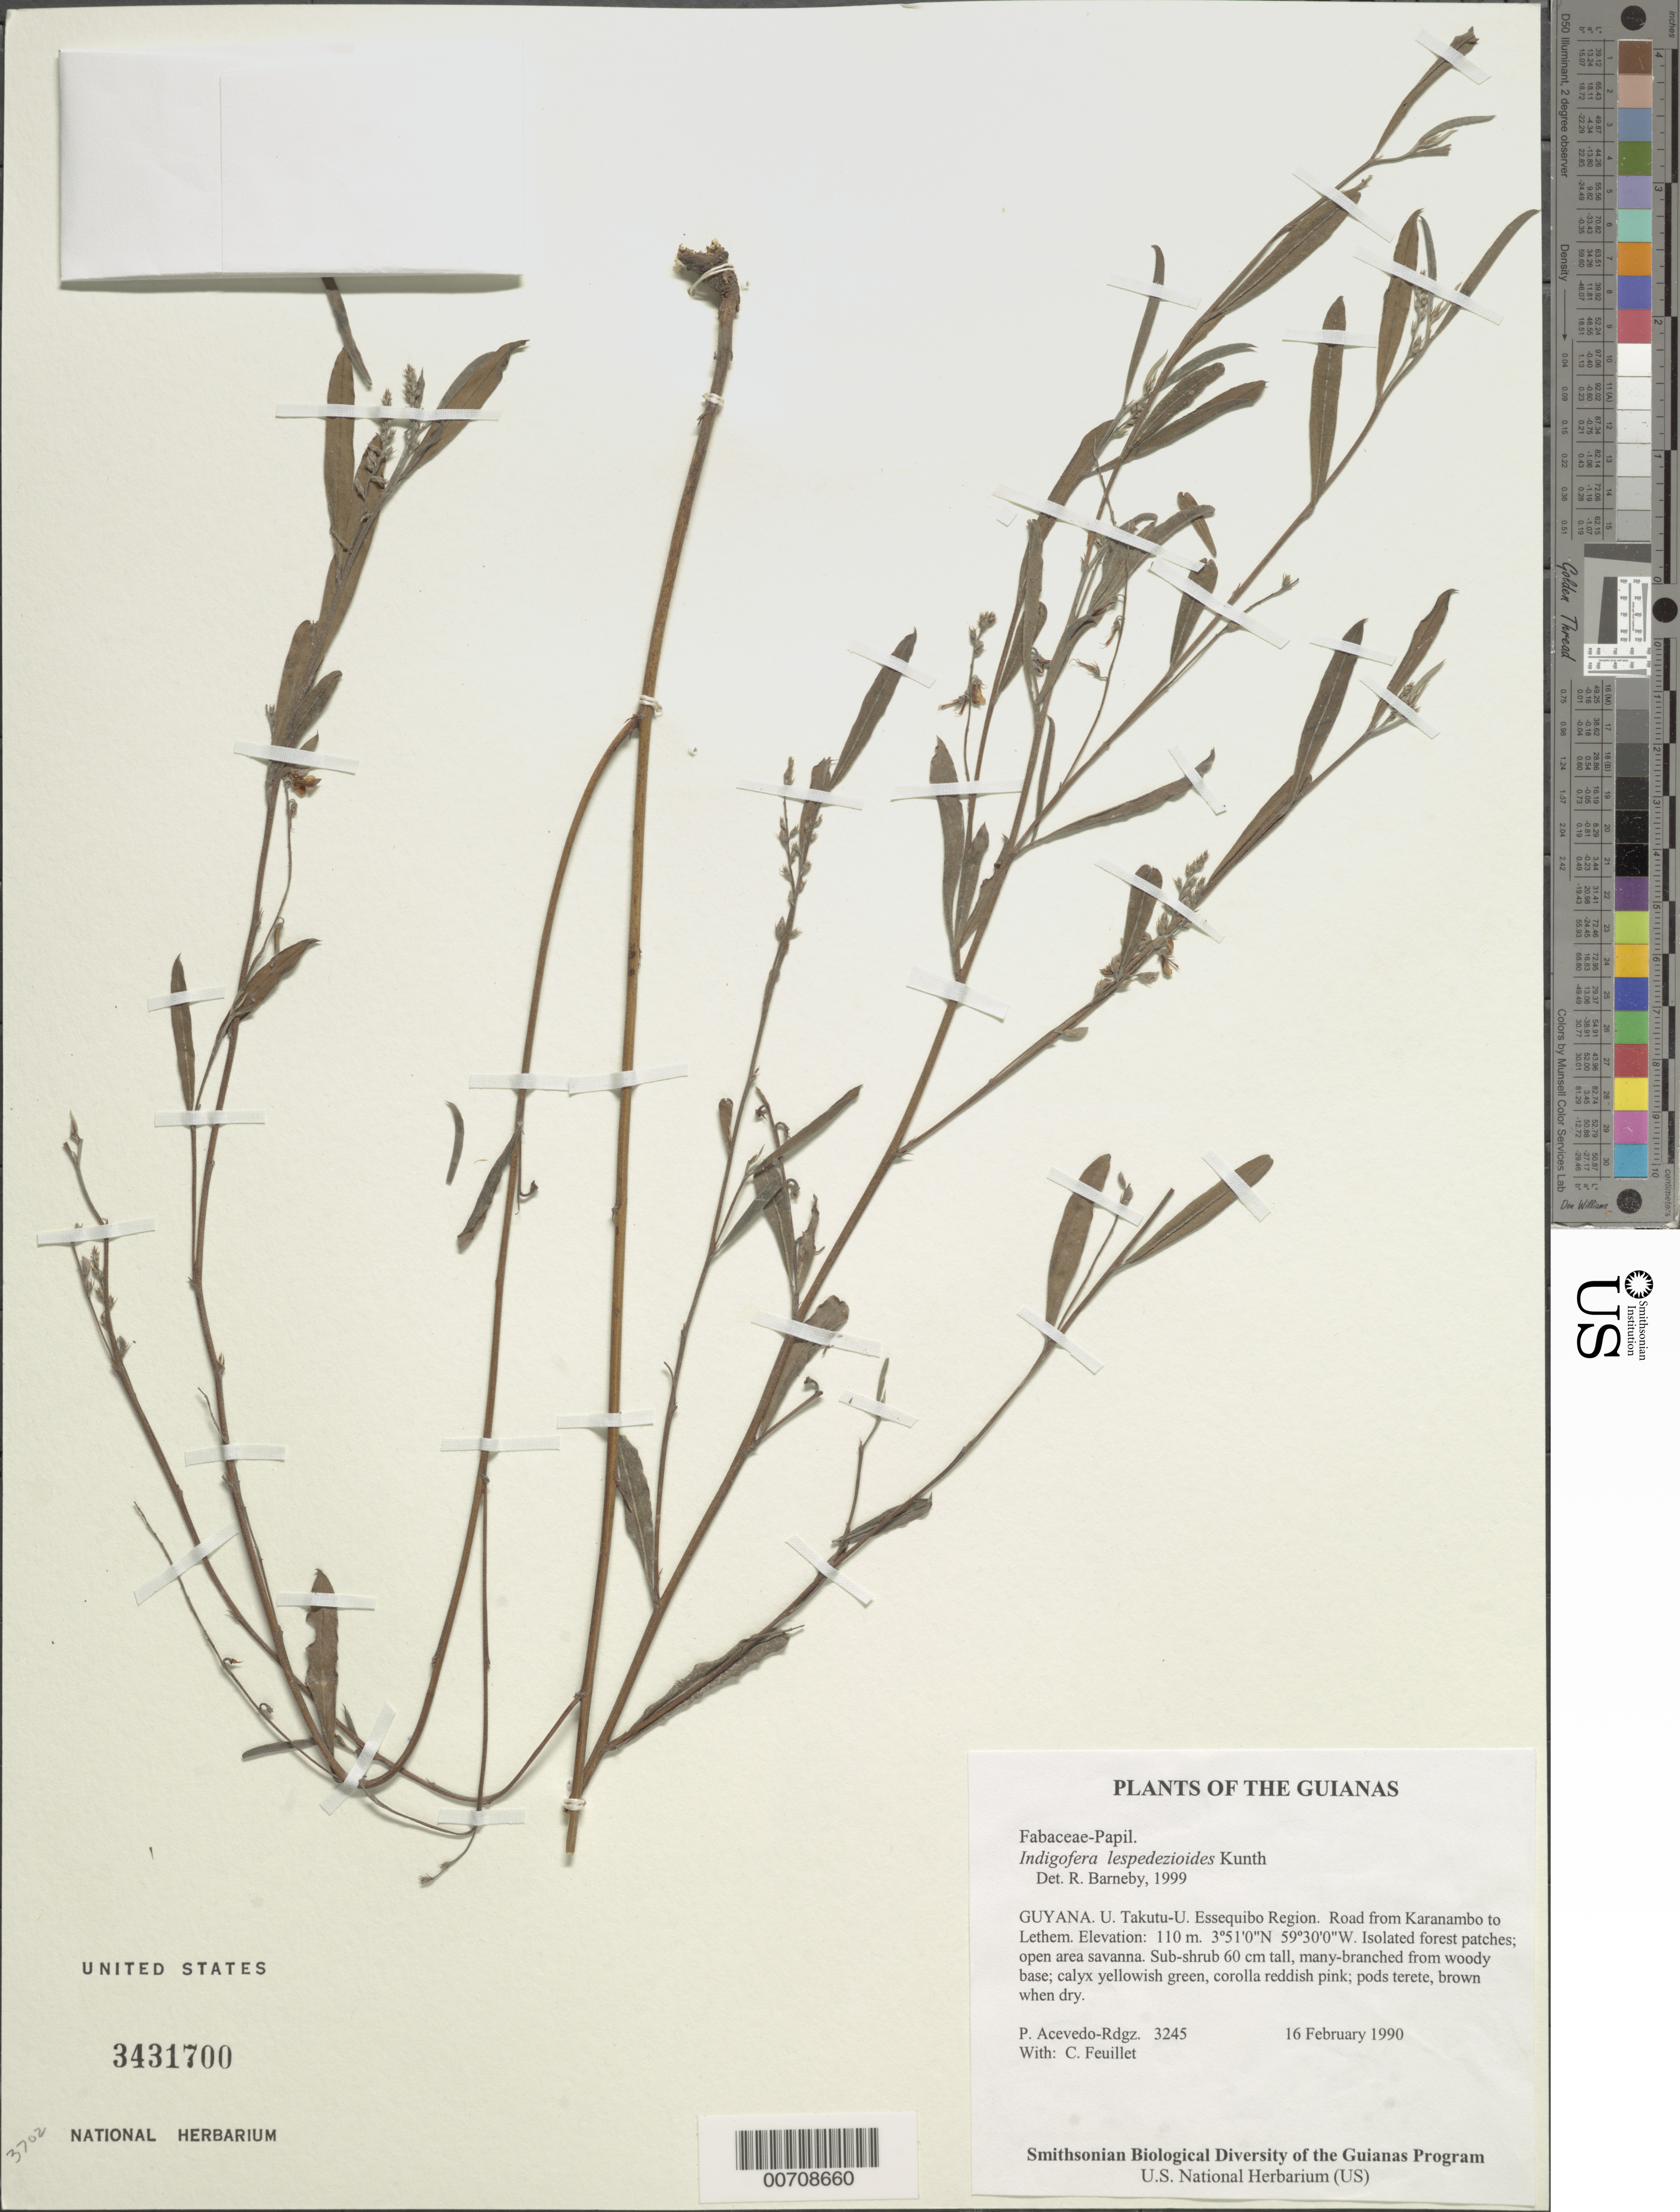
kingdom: Plantae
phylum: Tracheophyta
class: Magnoliopsida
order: Fabales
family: Fabaceae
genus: Indigofera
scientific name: Indigofera lespedezioides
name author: Kunth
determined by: Barneby, Rupert C., (NY)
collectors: P. Acevedo-Rodr. & C. Feuillet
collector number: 3245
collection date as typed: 16 Feb 1990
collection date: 1990-02-16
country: Guyana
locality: U. Takutu - U. Essequibo. Road from Karanambo to Lethem.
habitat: Isolated forest patches.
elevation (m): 110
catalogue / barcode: US 3431700